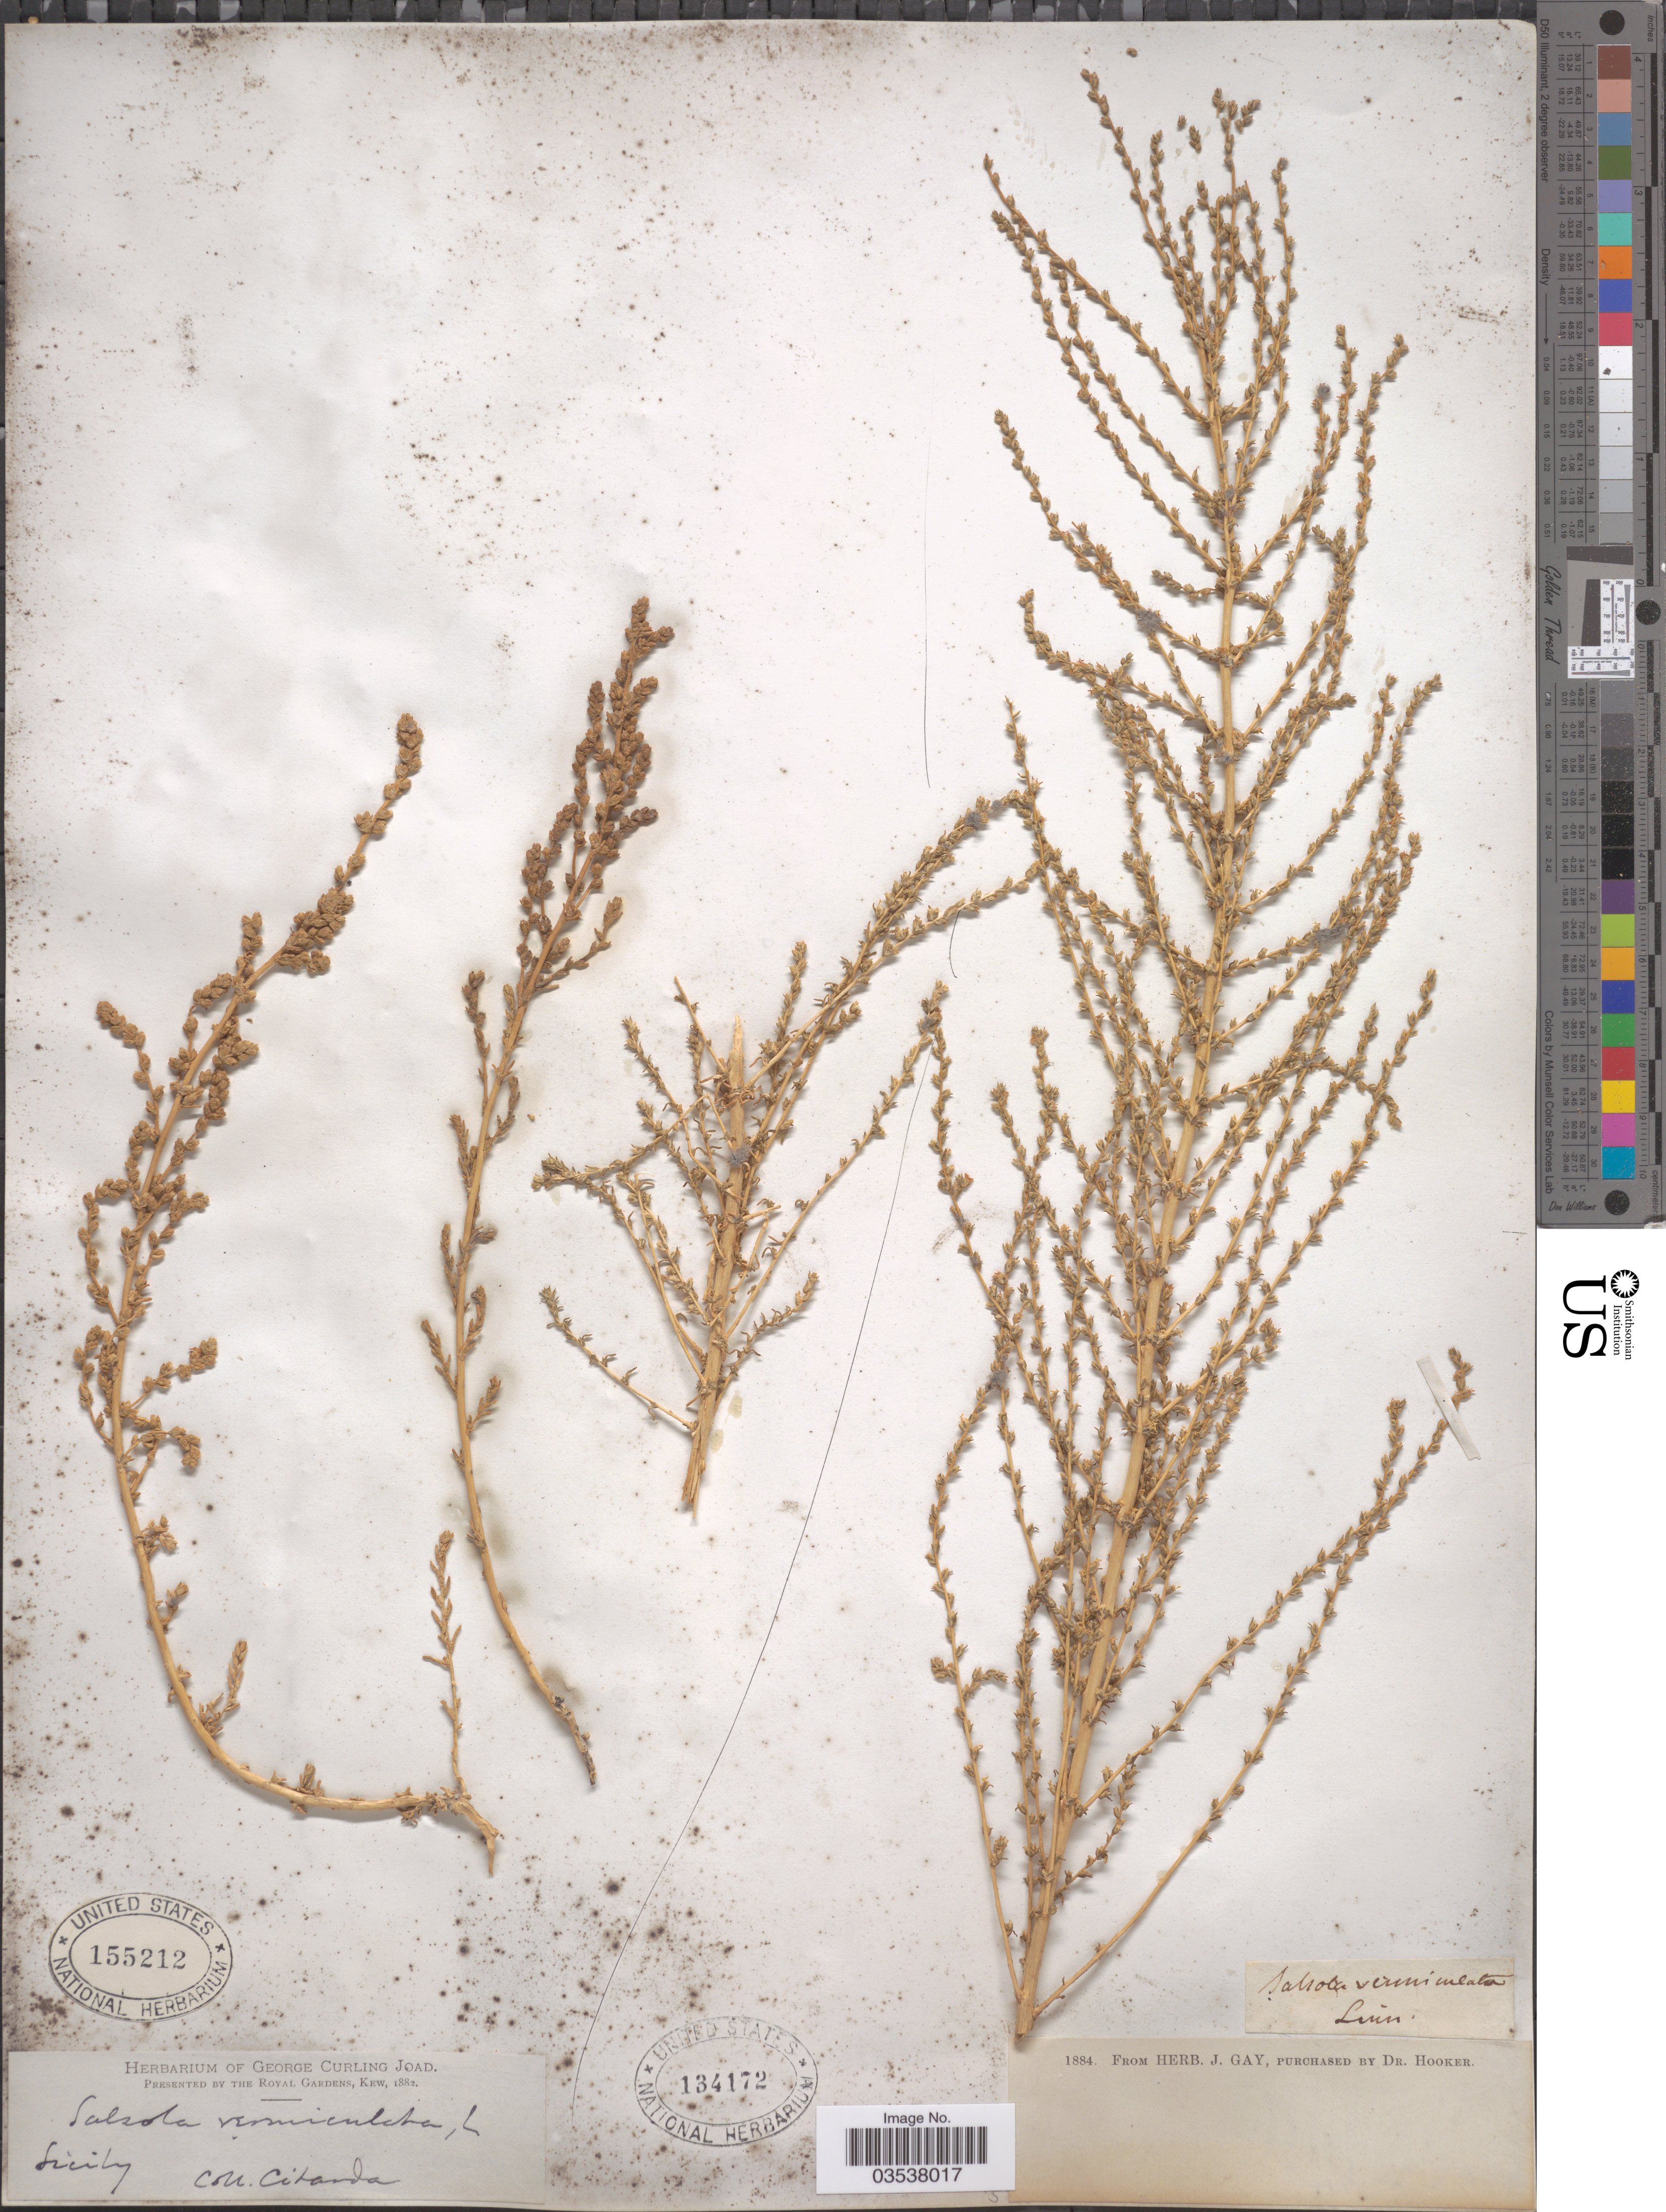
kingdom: Plantae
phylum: Tracheophyta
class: Magnoliopsida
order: Caryophyllales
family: Amaranthaceae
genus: Caroxylon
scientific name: Caroxylon vermiculatum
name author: (L.) Akhani & Roalson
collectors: ex herb. J. Gay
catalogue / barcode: US 134172-2